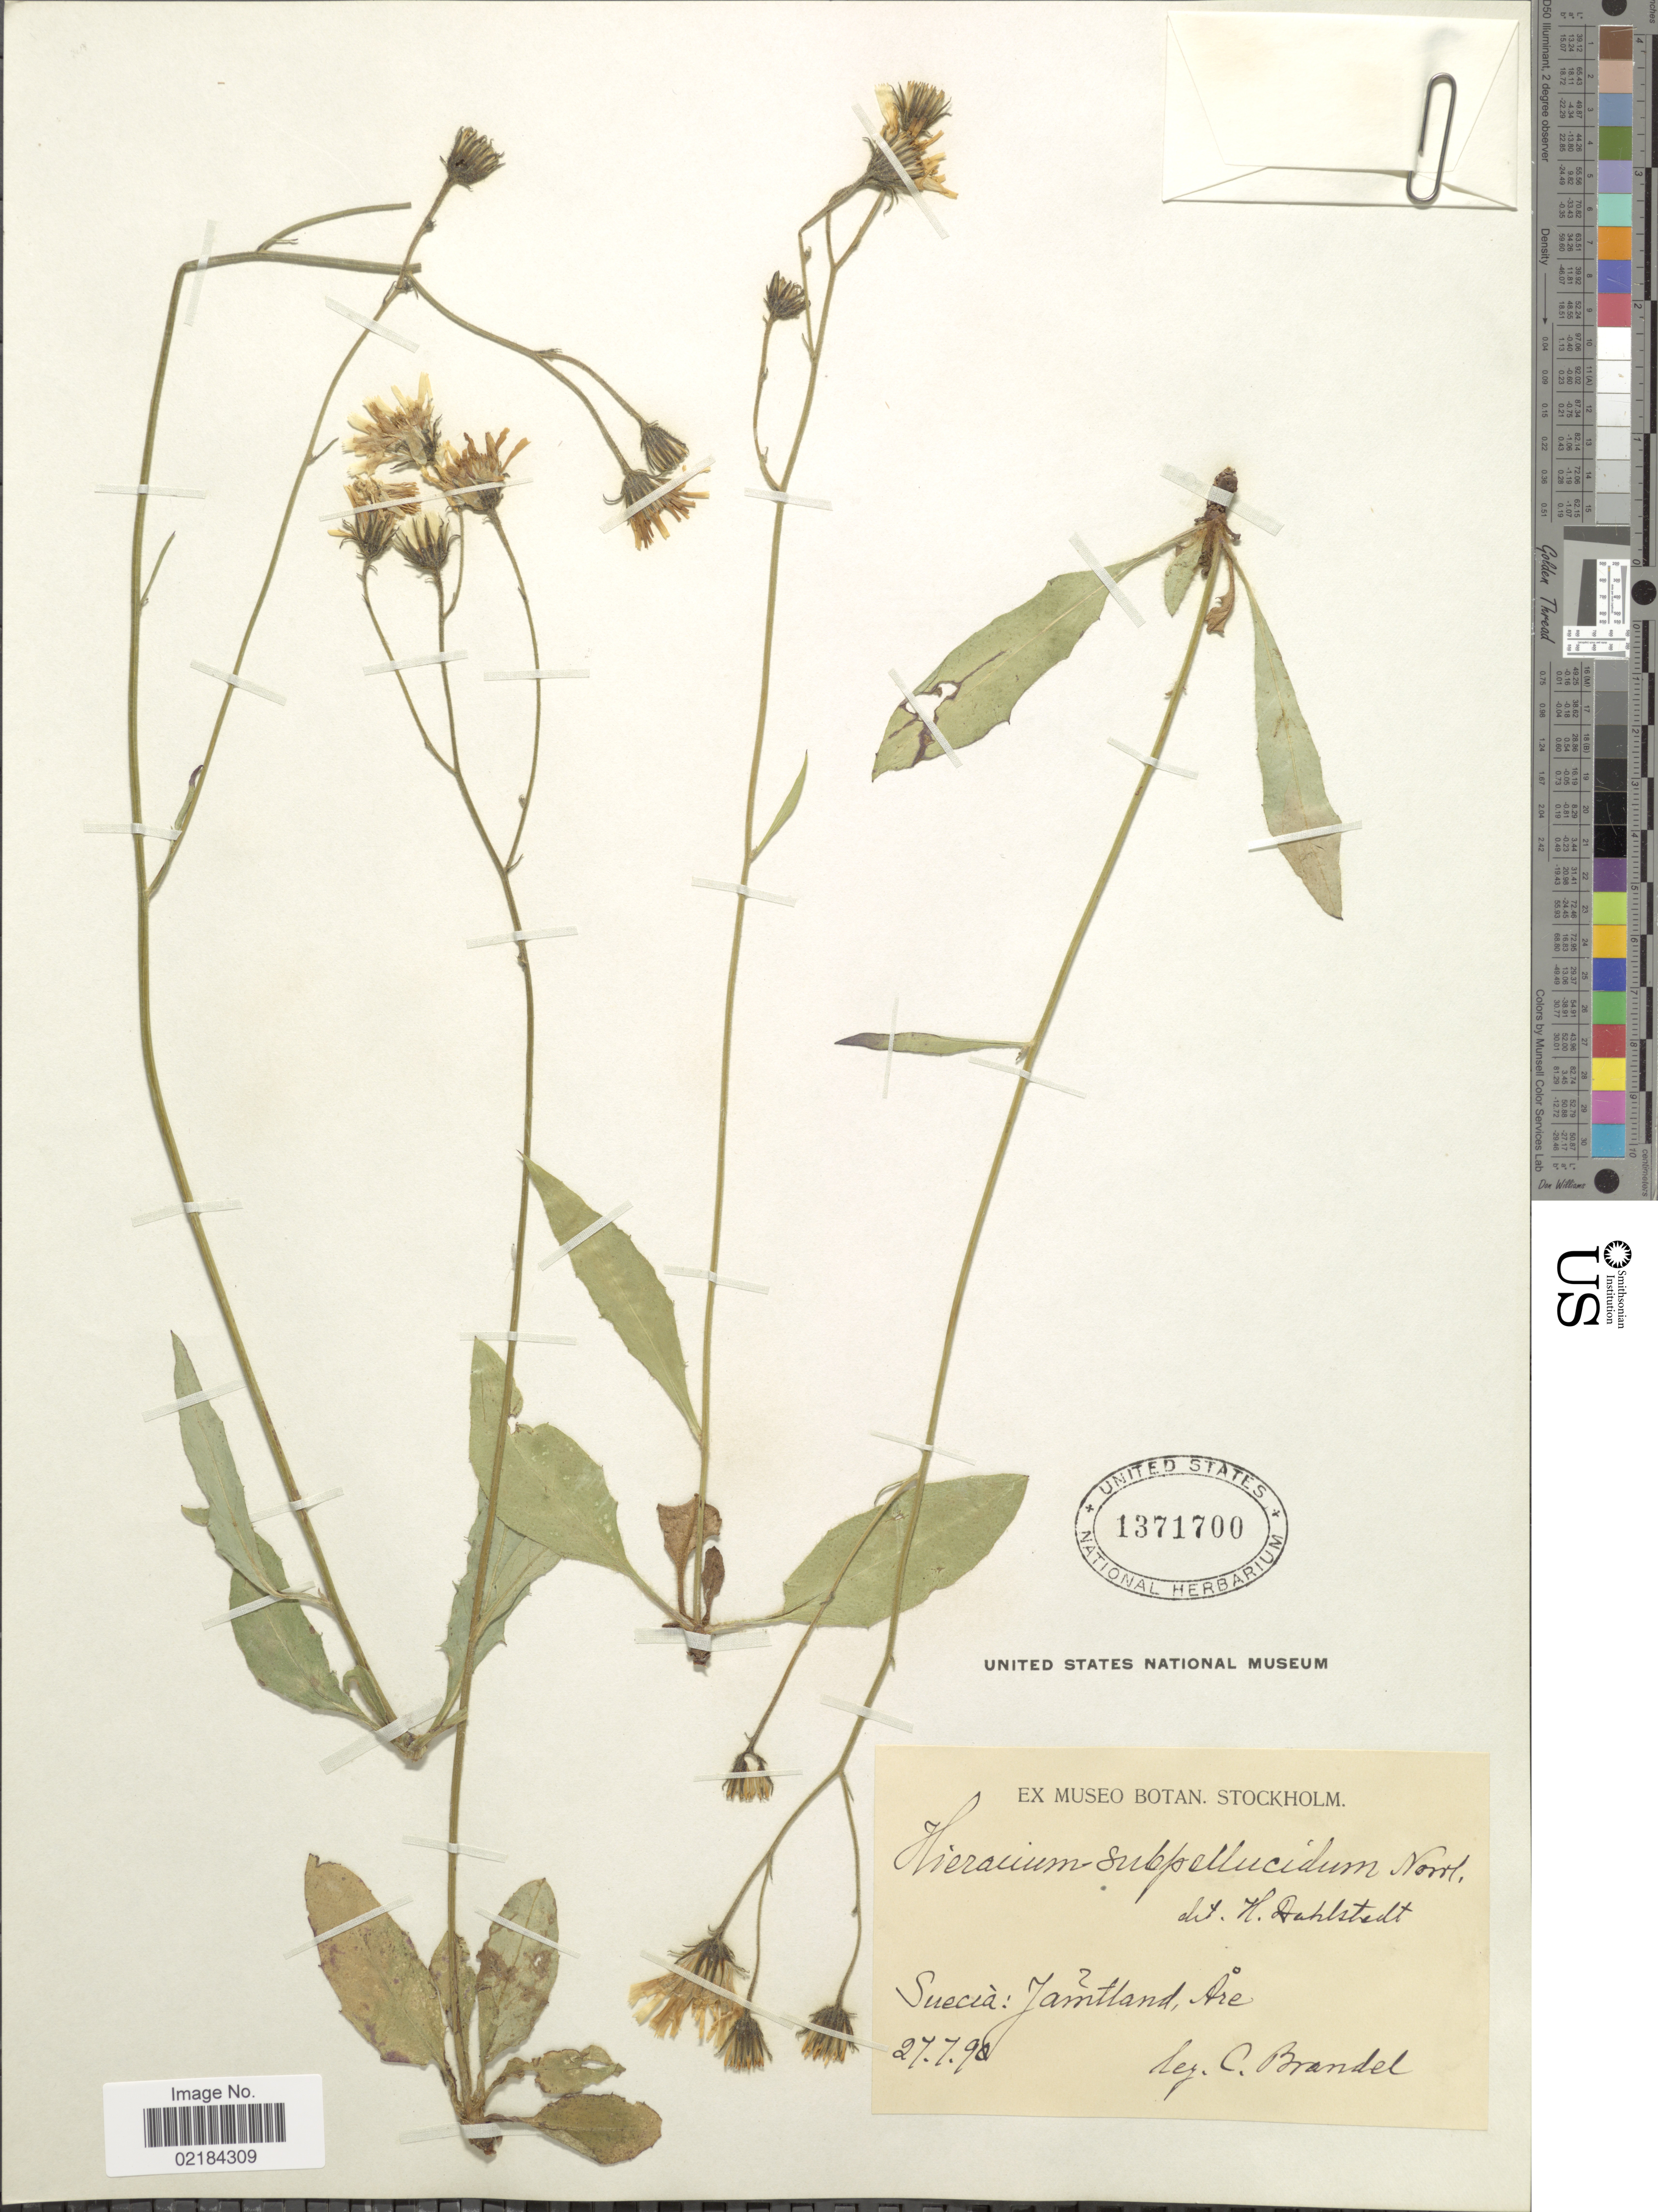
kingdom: Plantae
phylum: Tracheophyta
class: Magnoliopsida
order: Asterales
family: Asteraceae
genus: Hieracium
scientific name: Hieracium subpellucidum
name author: Norrlin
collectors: C. Brandel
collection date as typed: Transcribed d/m/y: 27/7/90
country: Sweden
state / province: Jämtland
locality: Suecia: Jamtland, Are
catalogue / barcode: US 1371700